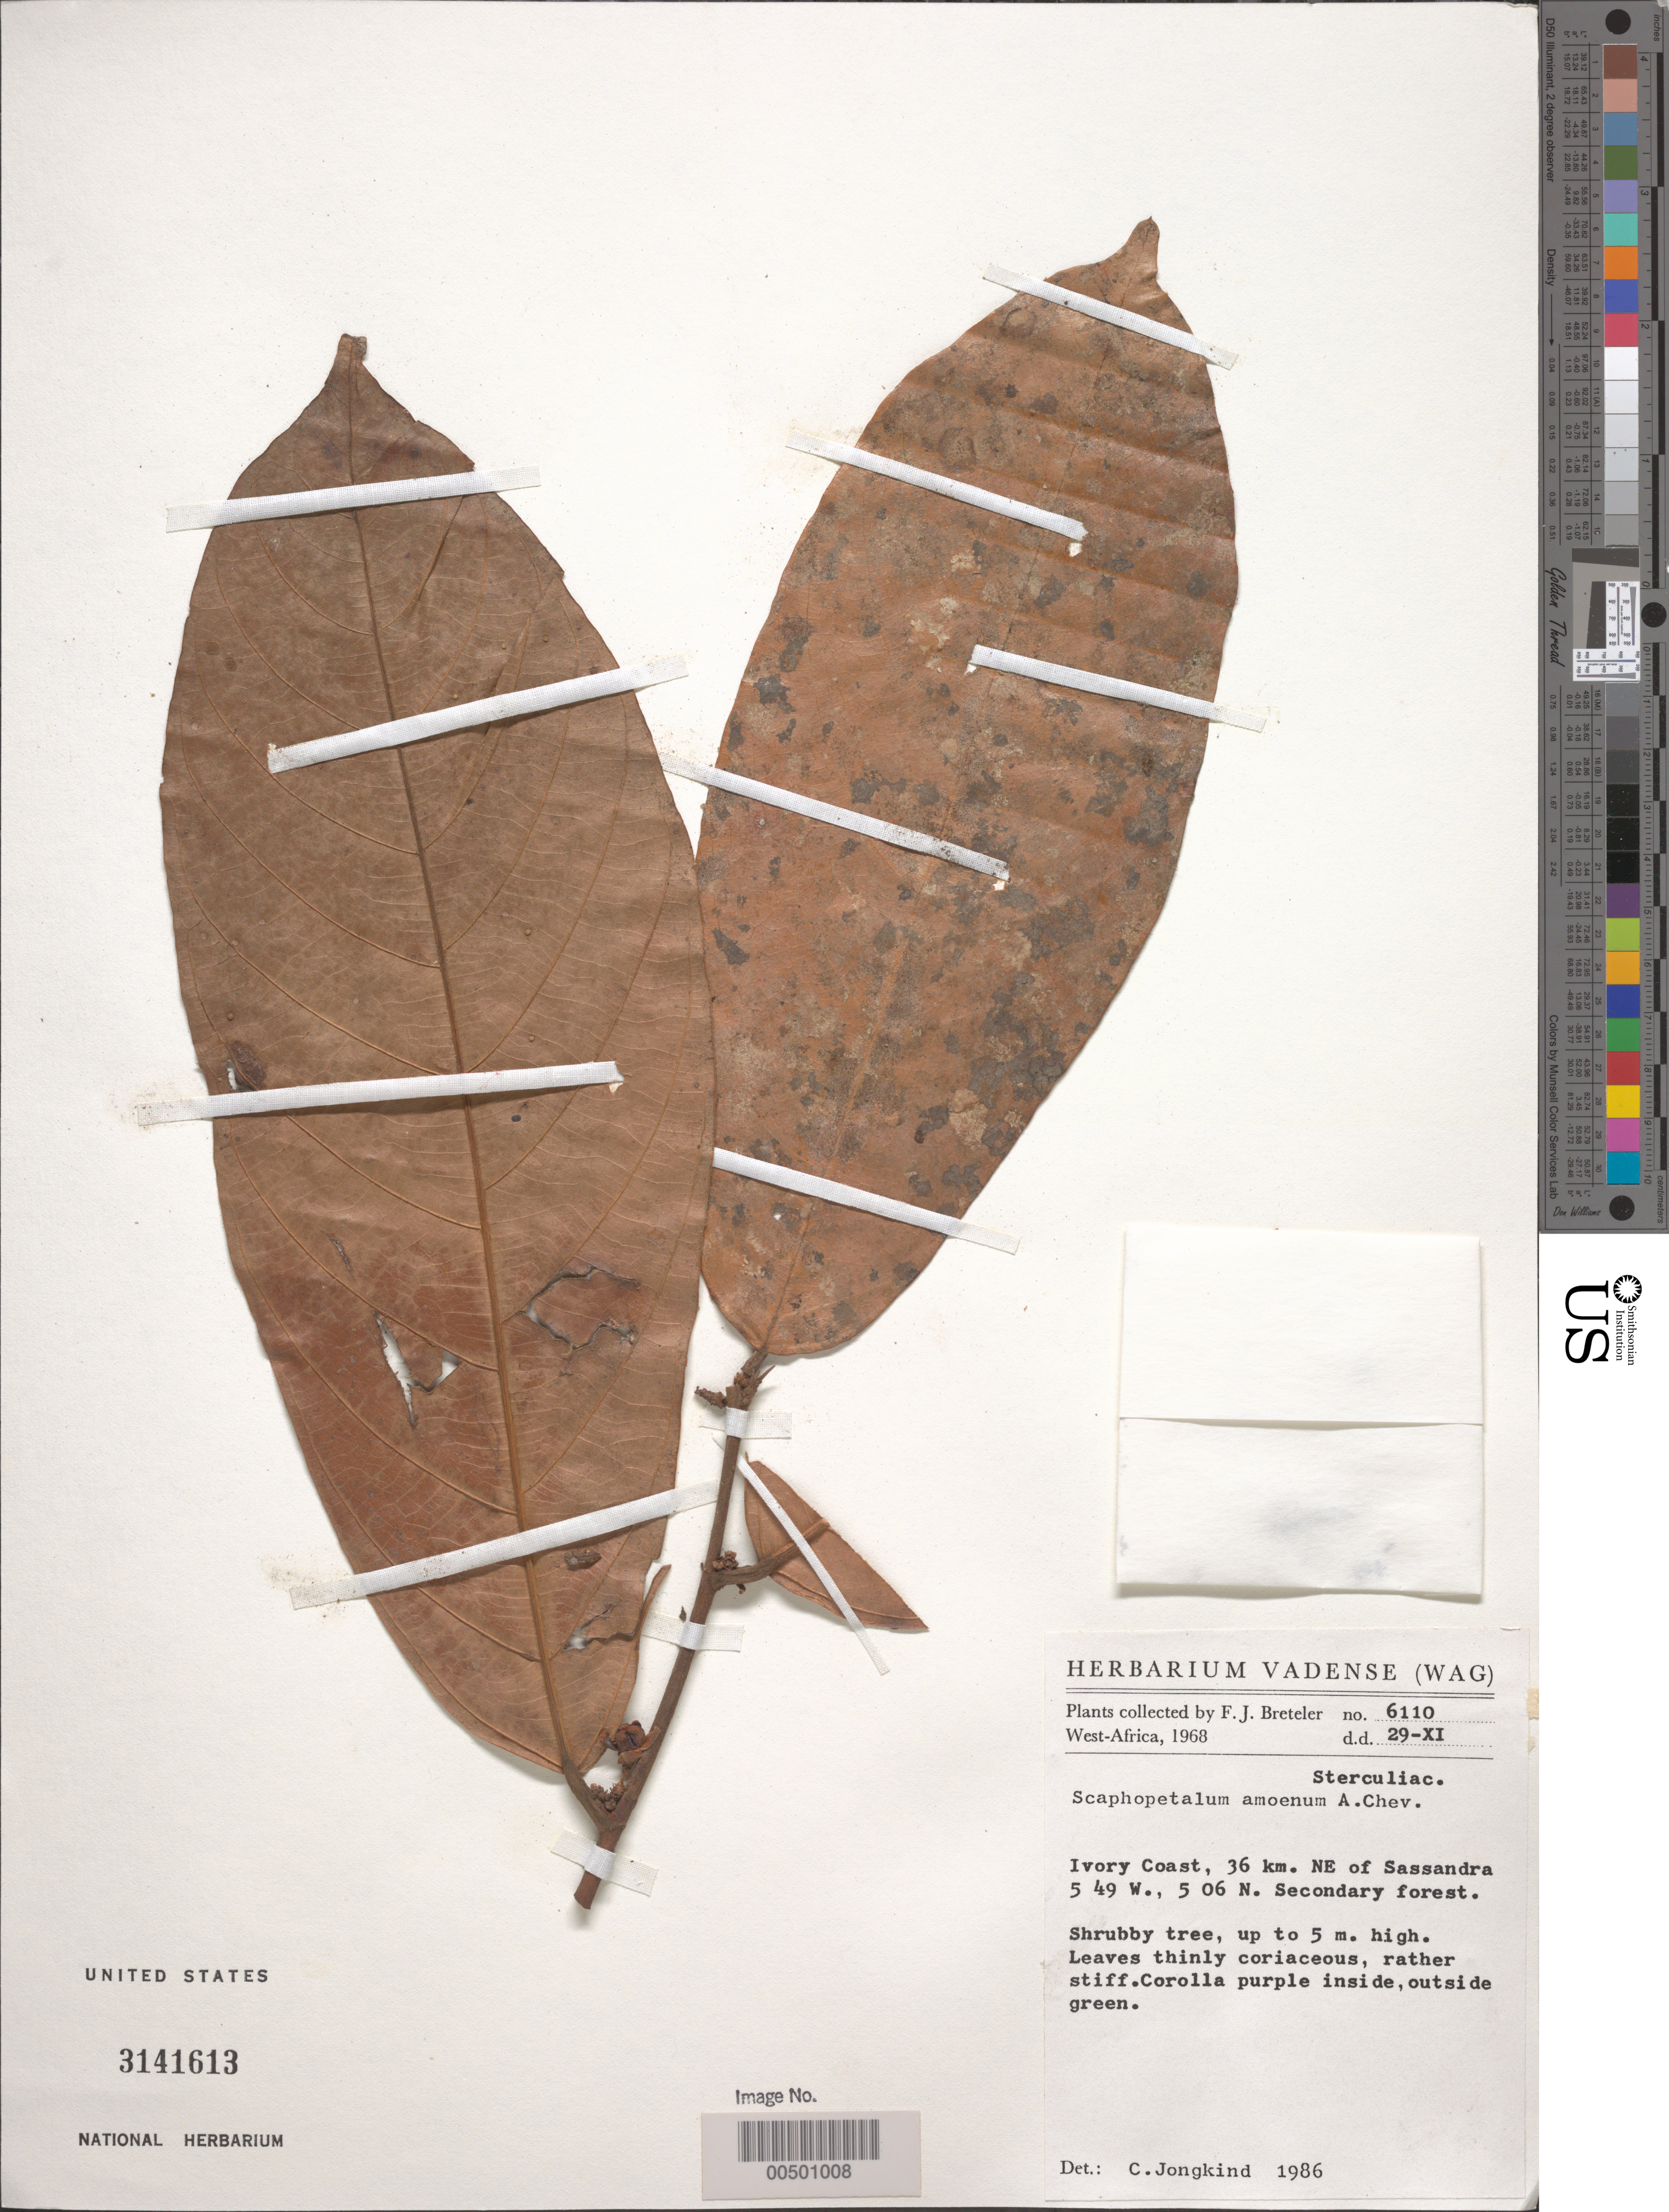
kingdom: Plantae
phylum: Tracheophyta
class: Magnoliopsida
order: Malvales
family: Malvaceae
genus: Scaphopetalum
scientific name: Scaphopetalum amoenum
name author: A. Chev.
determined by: Jongkind, C. C. H.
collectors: F. J. Breteler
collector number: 6110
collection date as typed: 29 Sep 1968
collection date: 1968-09-29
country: Ivory Coast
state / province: Bas-Sassandra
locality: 36 km NE of Sassandra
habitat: Secondary forest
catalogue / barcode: US 3141613